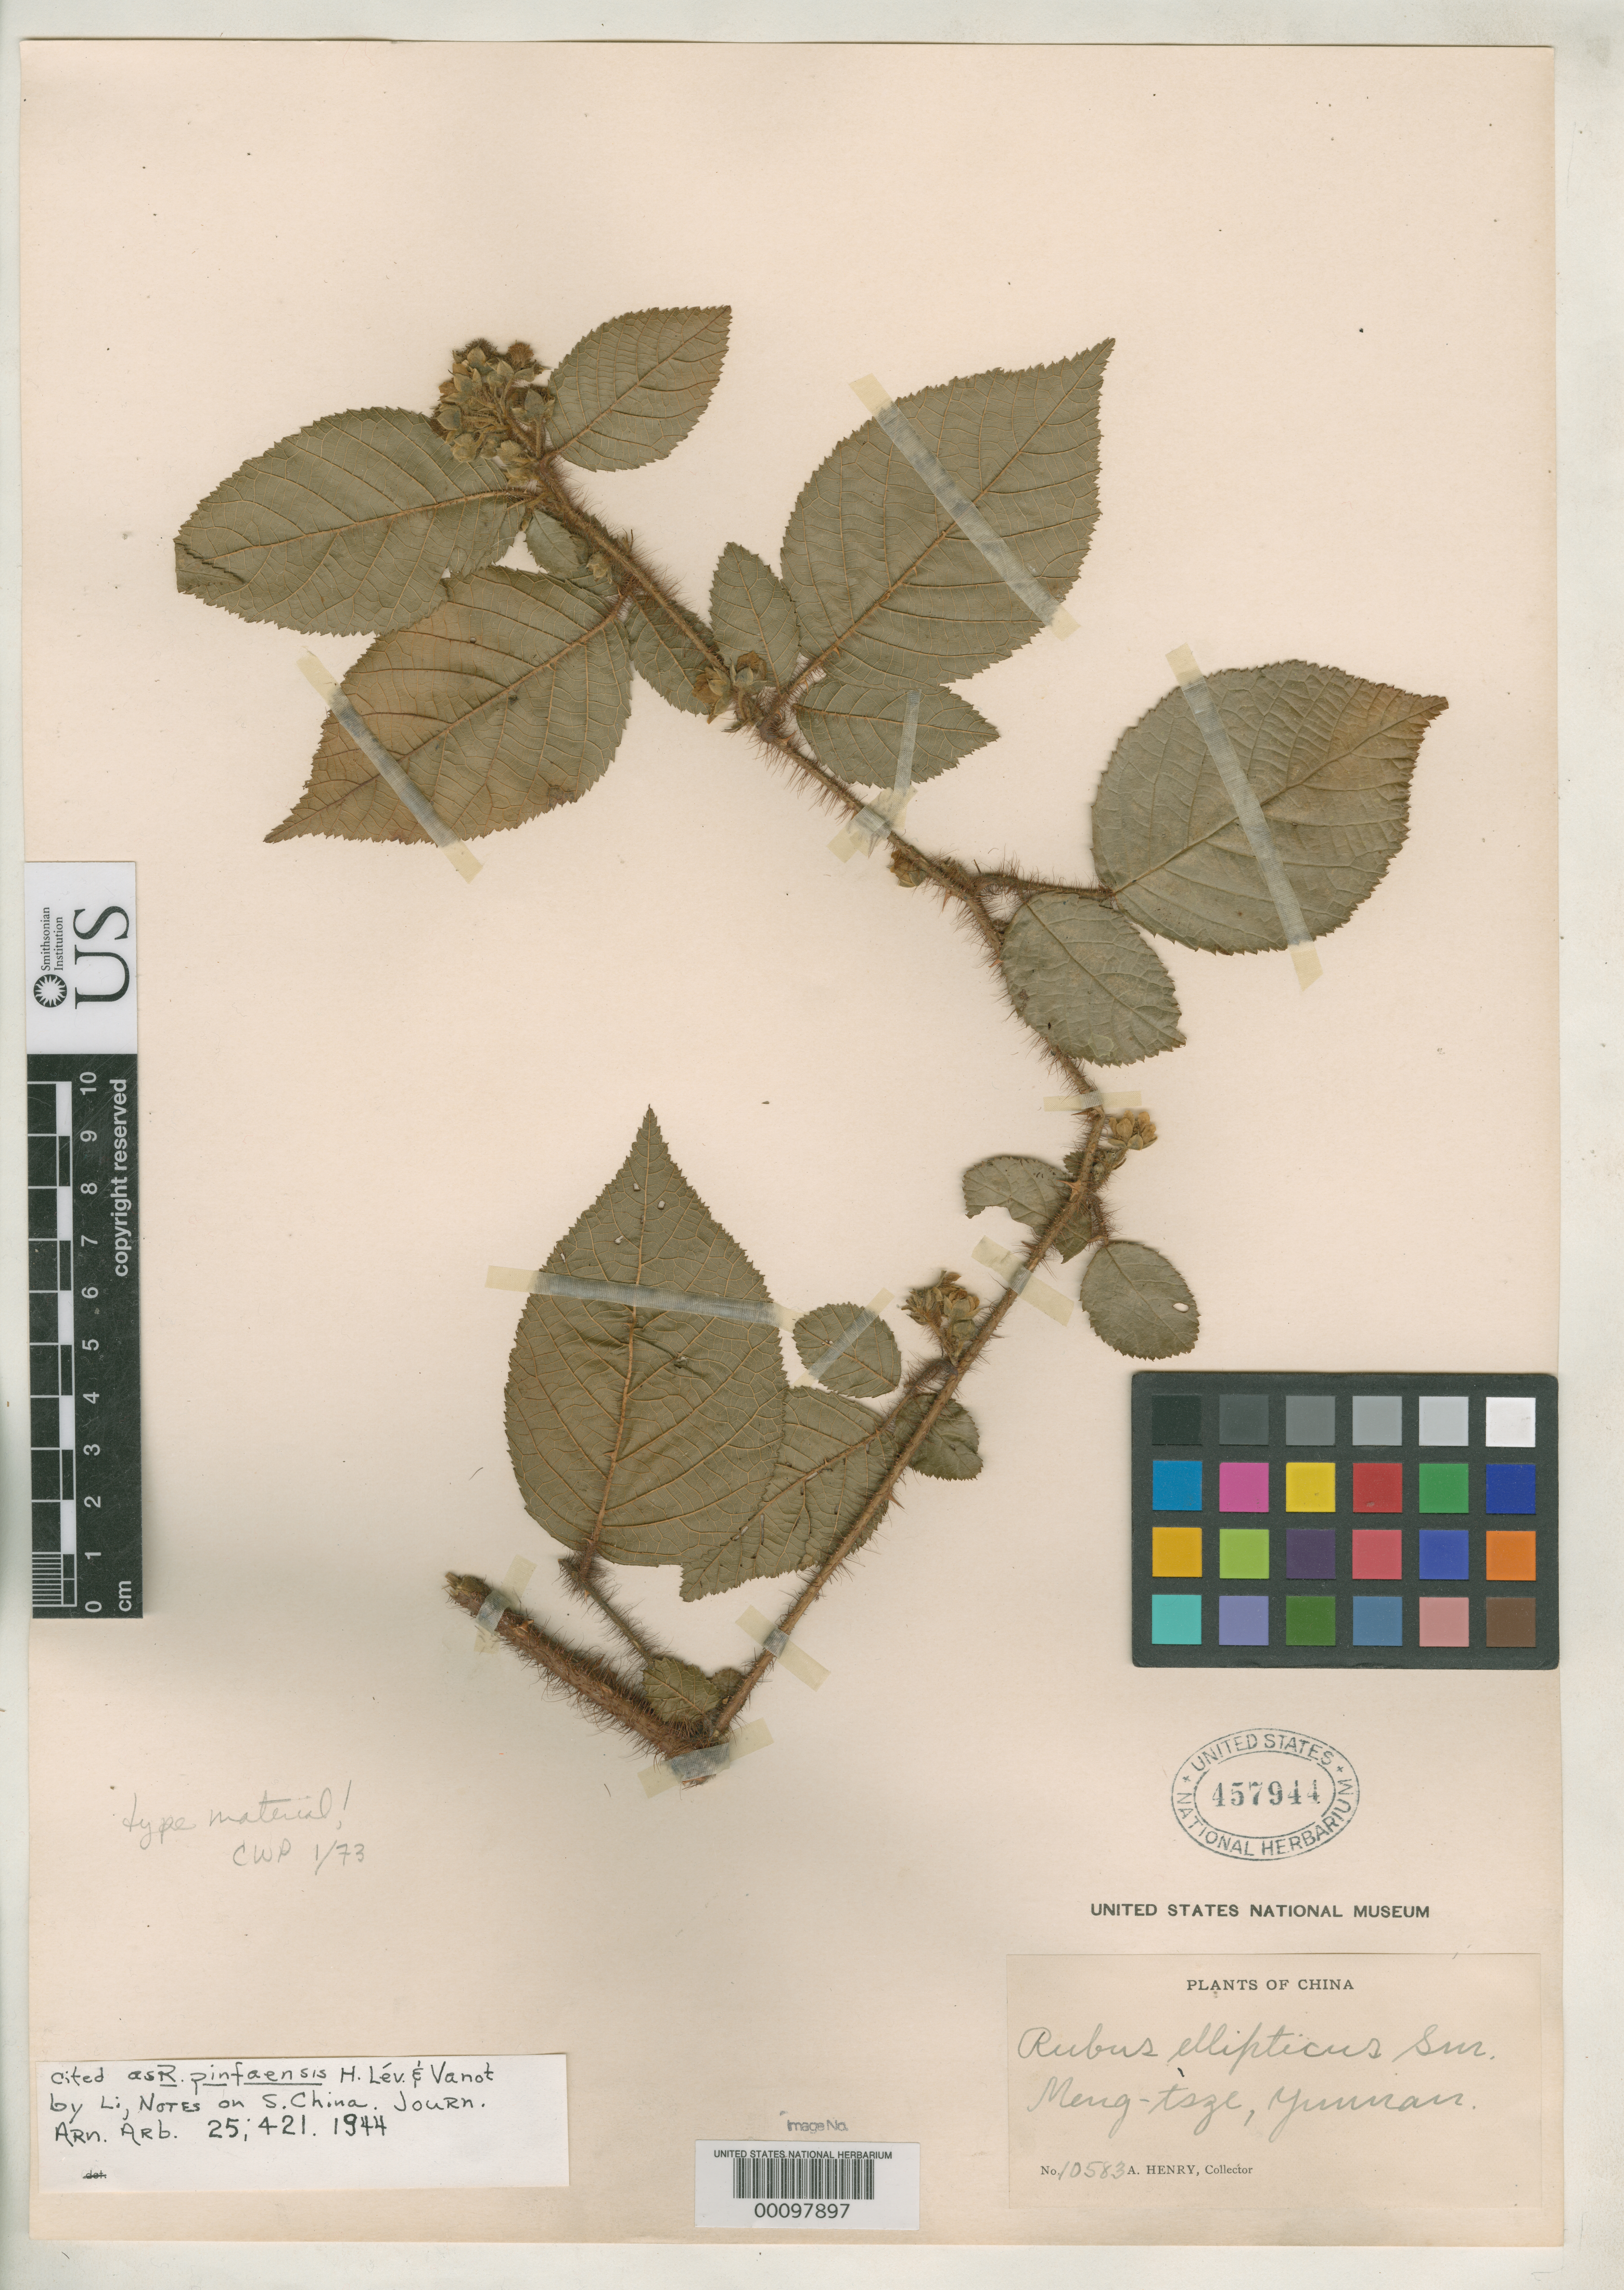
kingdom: Plantae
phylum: Tracheophyta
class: Magnoliopsida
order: Rosales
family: Rosaceae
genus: Rubus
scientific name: Rubus erythrolasius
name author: Focke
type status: Type Collection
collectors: A. Henry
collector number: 10583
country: China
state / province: Yunnan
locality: Meng-tsze.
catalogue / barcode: US 457944